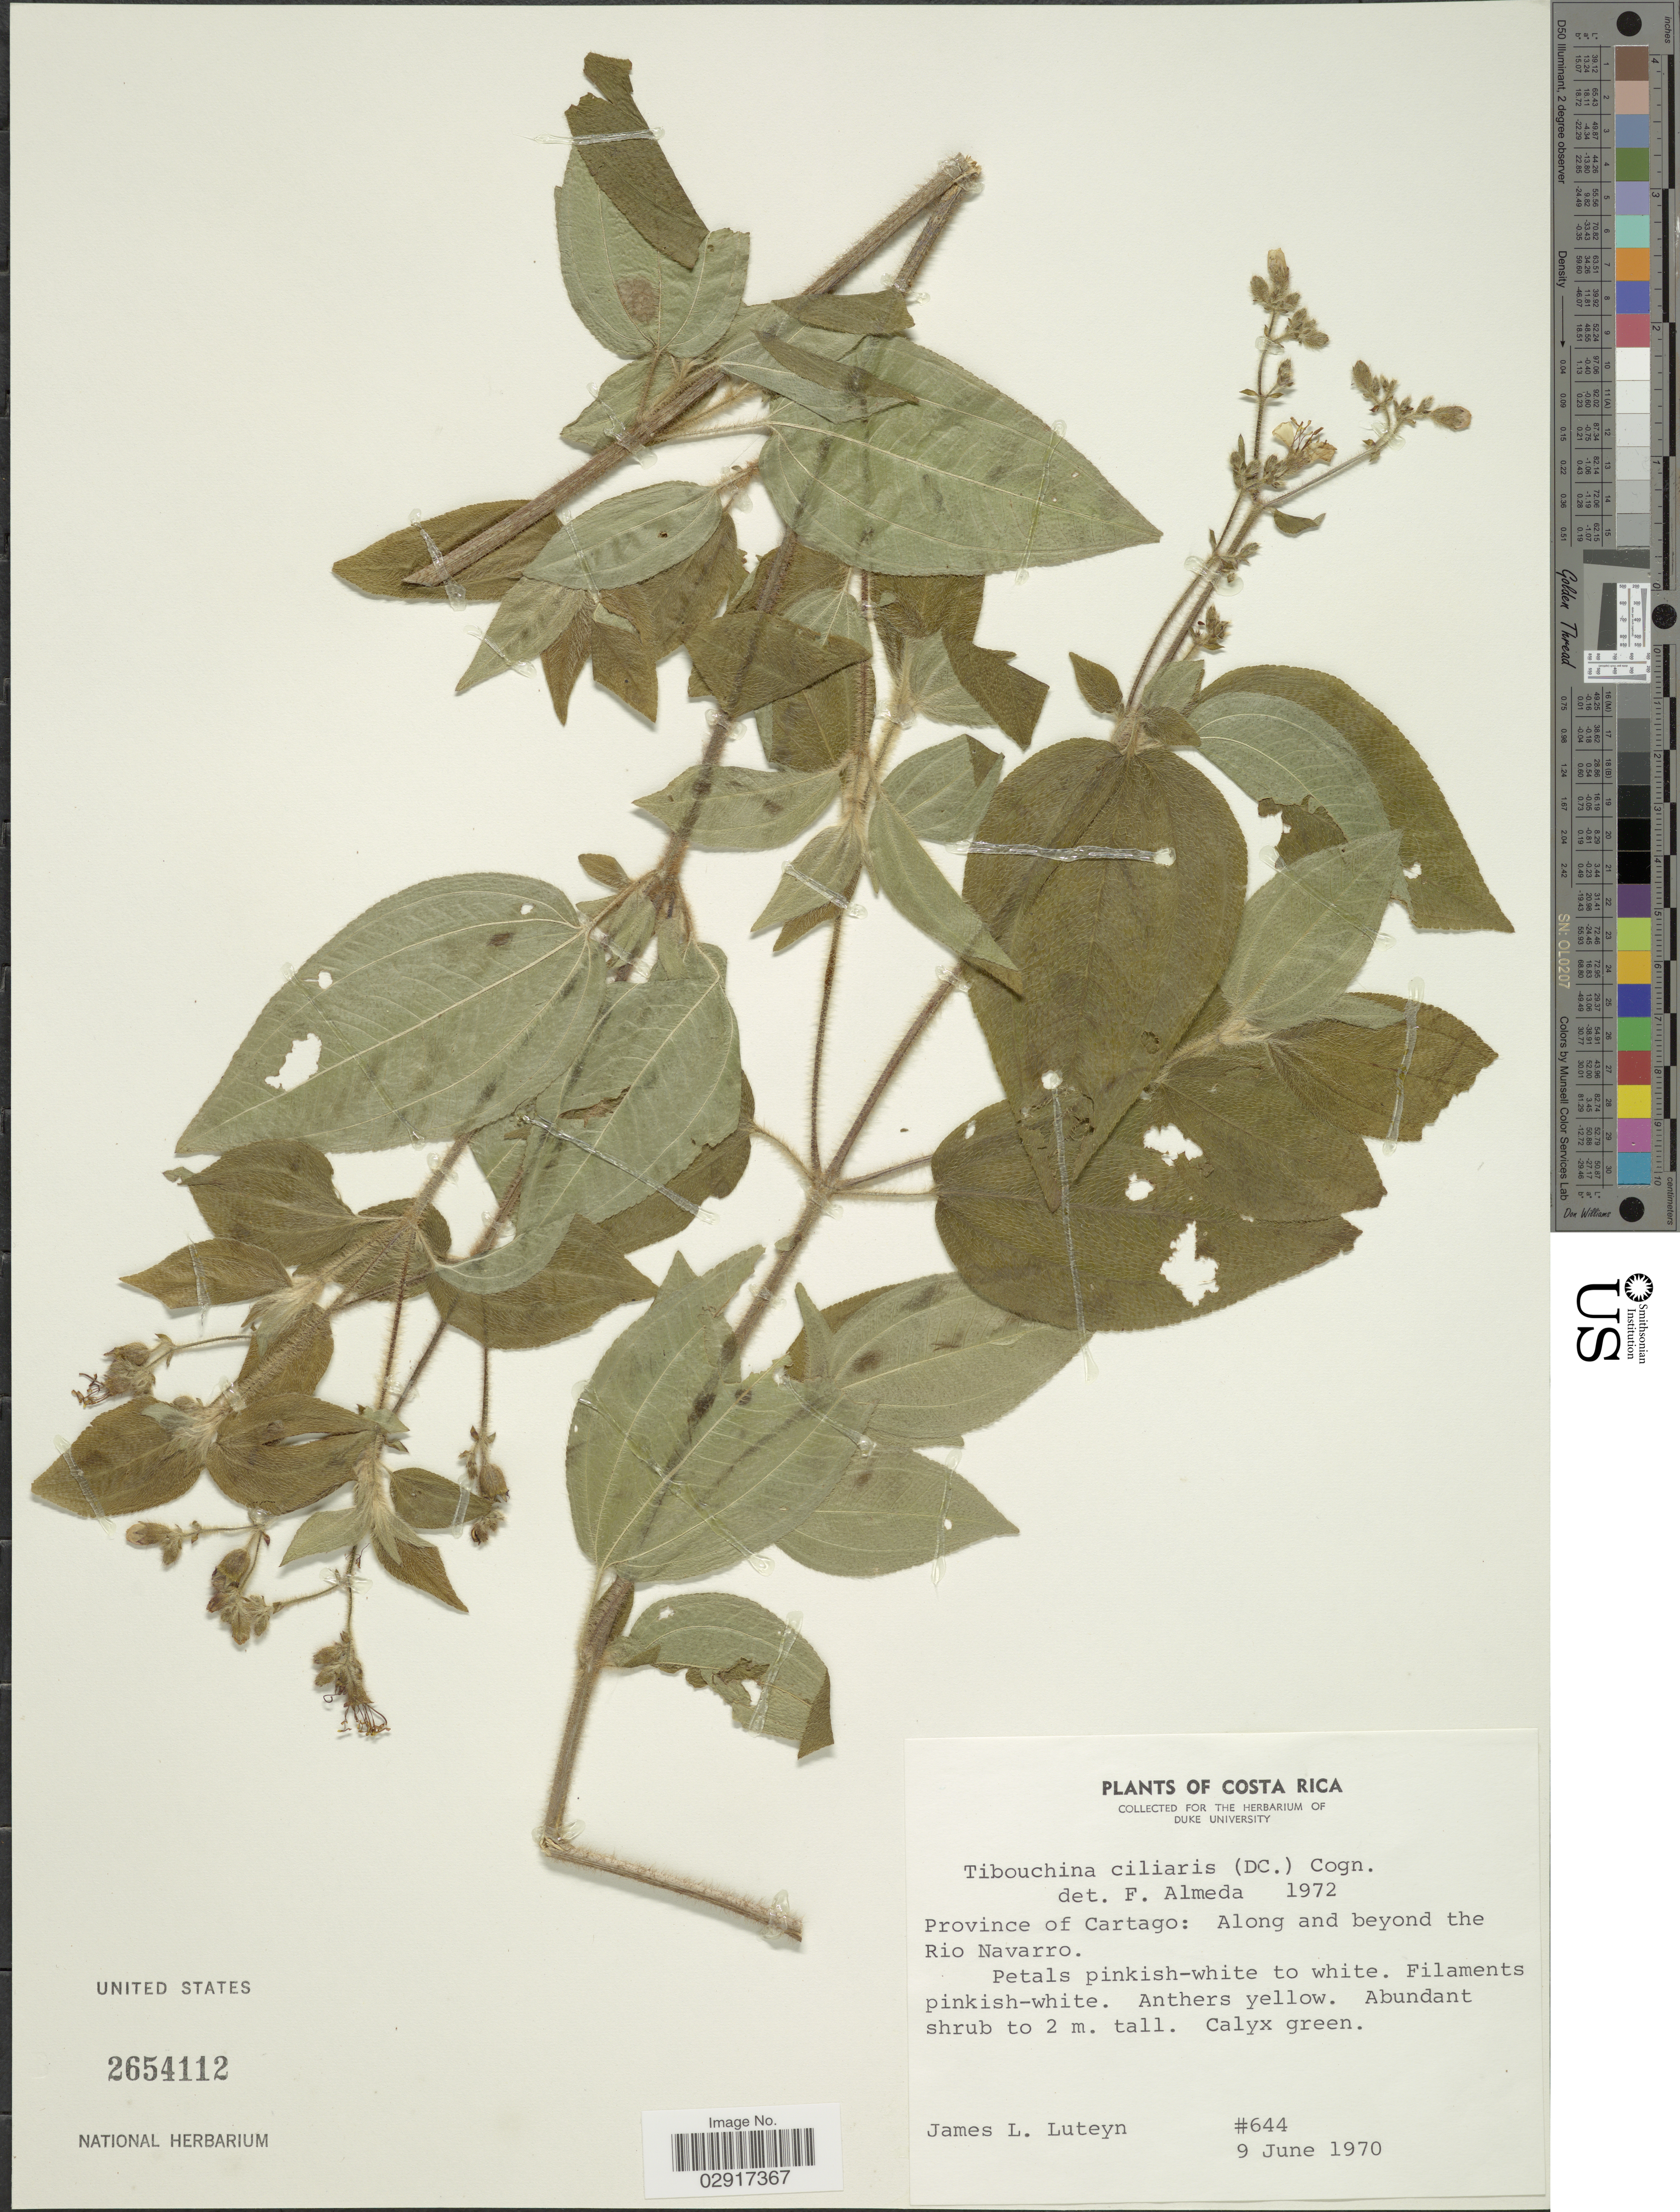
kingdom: Plantae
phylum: Tracheophyta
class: Magnoliopsida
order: Myrtales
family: Melastomataceae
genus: Chaetogastra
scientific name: Chaetogastra ciliaris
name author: (Vent.) DC.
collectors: J. L. Luteyn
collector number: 644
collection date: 1970-06-09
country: Costa Rica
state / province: Cartago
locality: Province of Cartago: Along and beyond the Rio Navarro.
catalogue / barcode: US 2654112